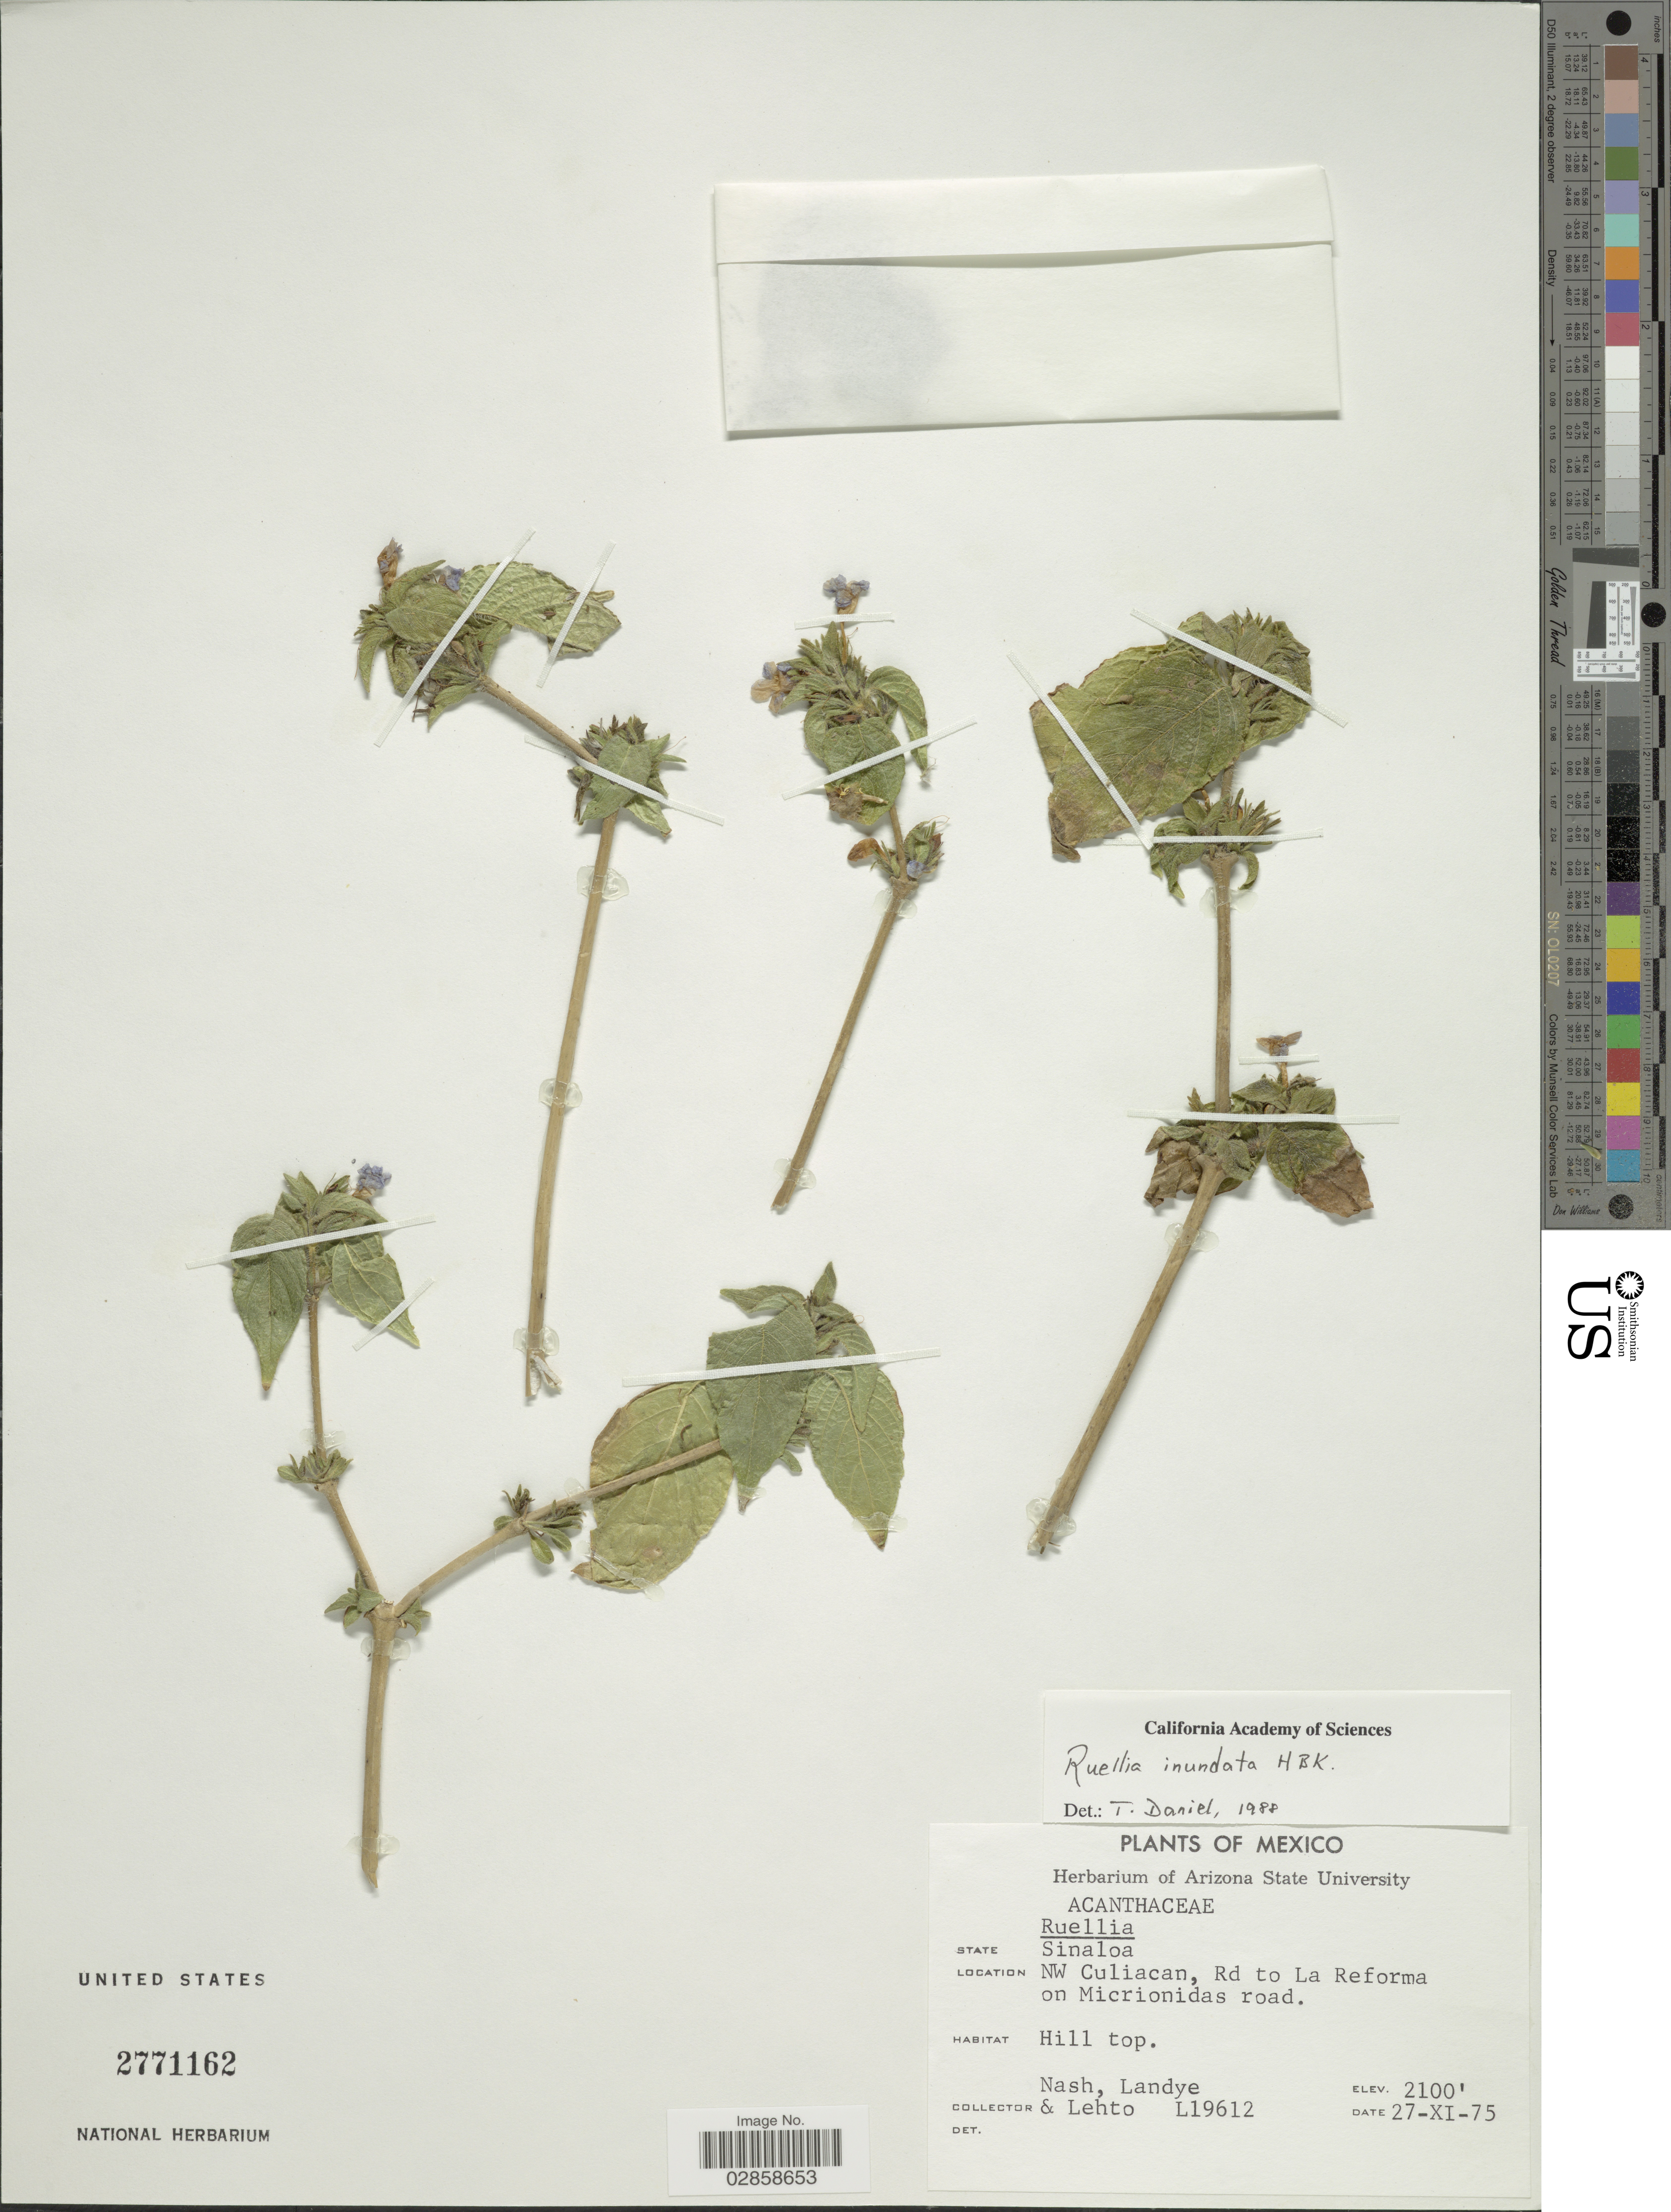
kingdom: Plantae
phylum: Tracheophyta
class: Magnoliopsida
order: Lamiales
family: Acanthaceae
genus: Ruellia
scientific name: Ruellia inundata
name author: Kunth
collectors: -- Nash, Landye & -. Lehto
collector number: L19612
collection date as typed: Transcribed d/m/y: 27/11/75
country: Mexico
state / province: Sinaloa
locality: NW Culiacan, Rd to La Reforma on Micrionidas road.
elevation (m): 640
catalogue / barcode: US 2771162